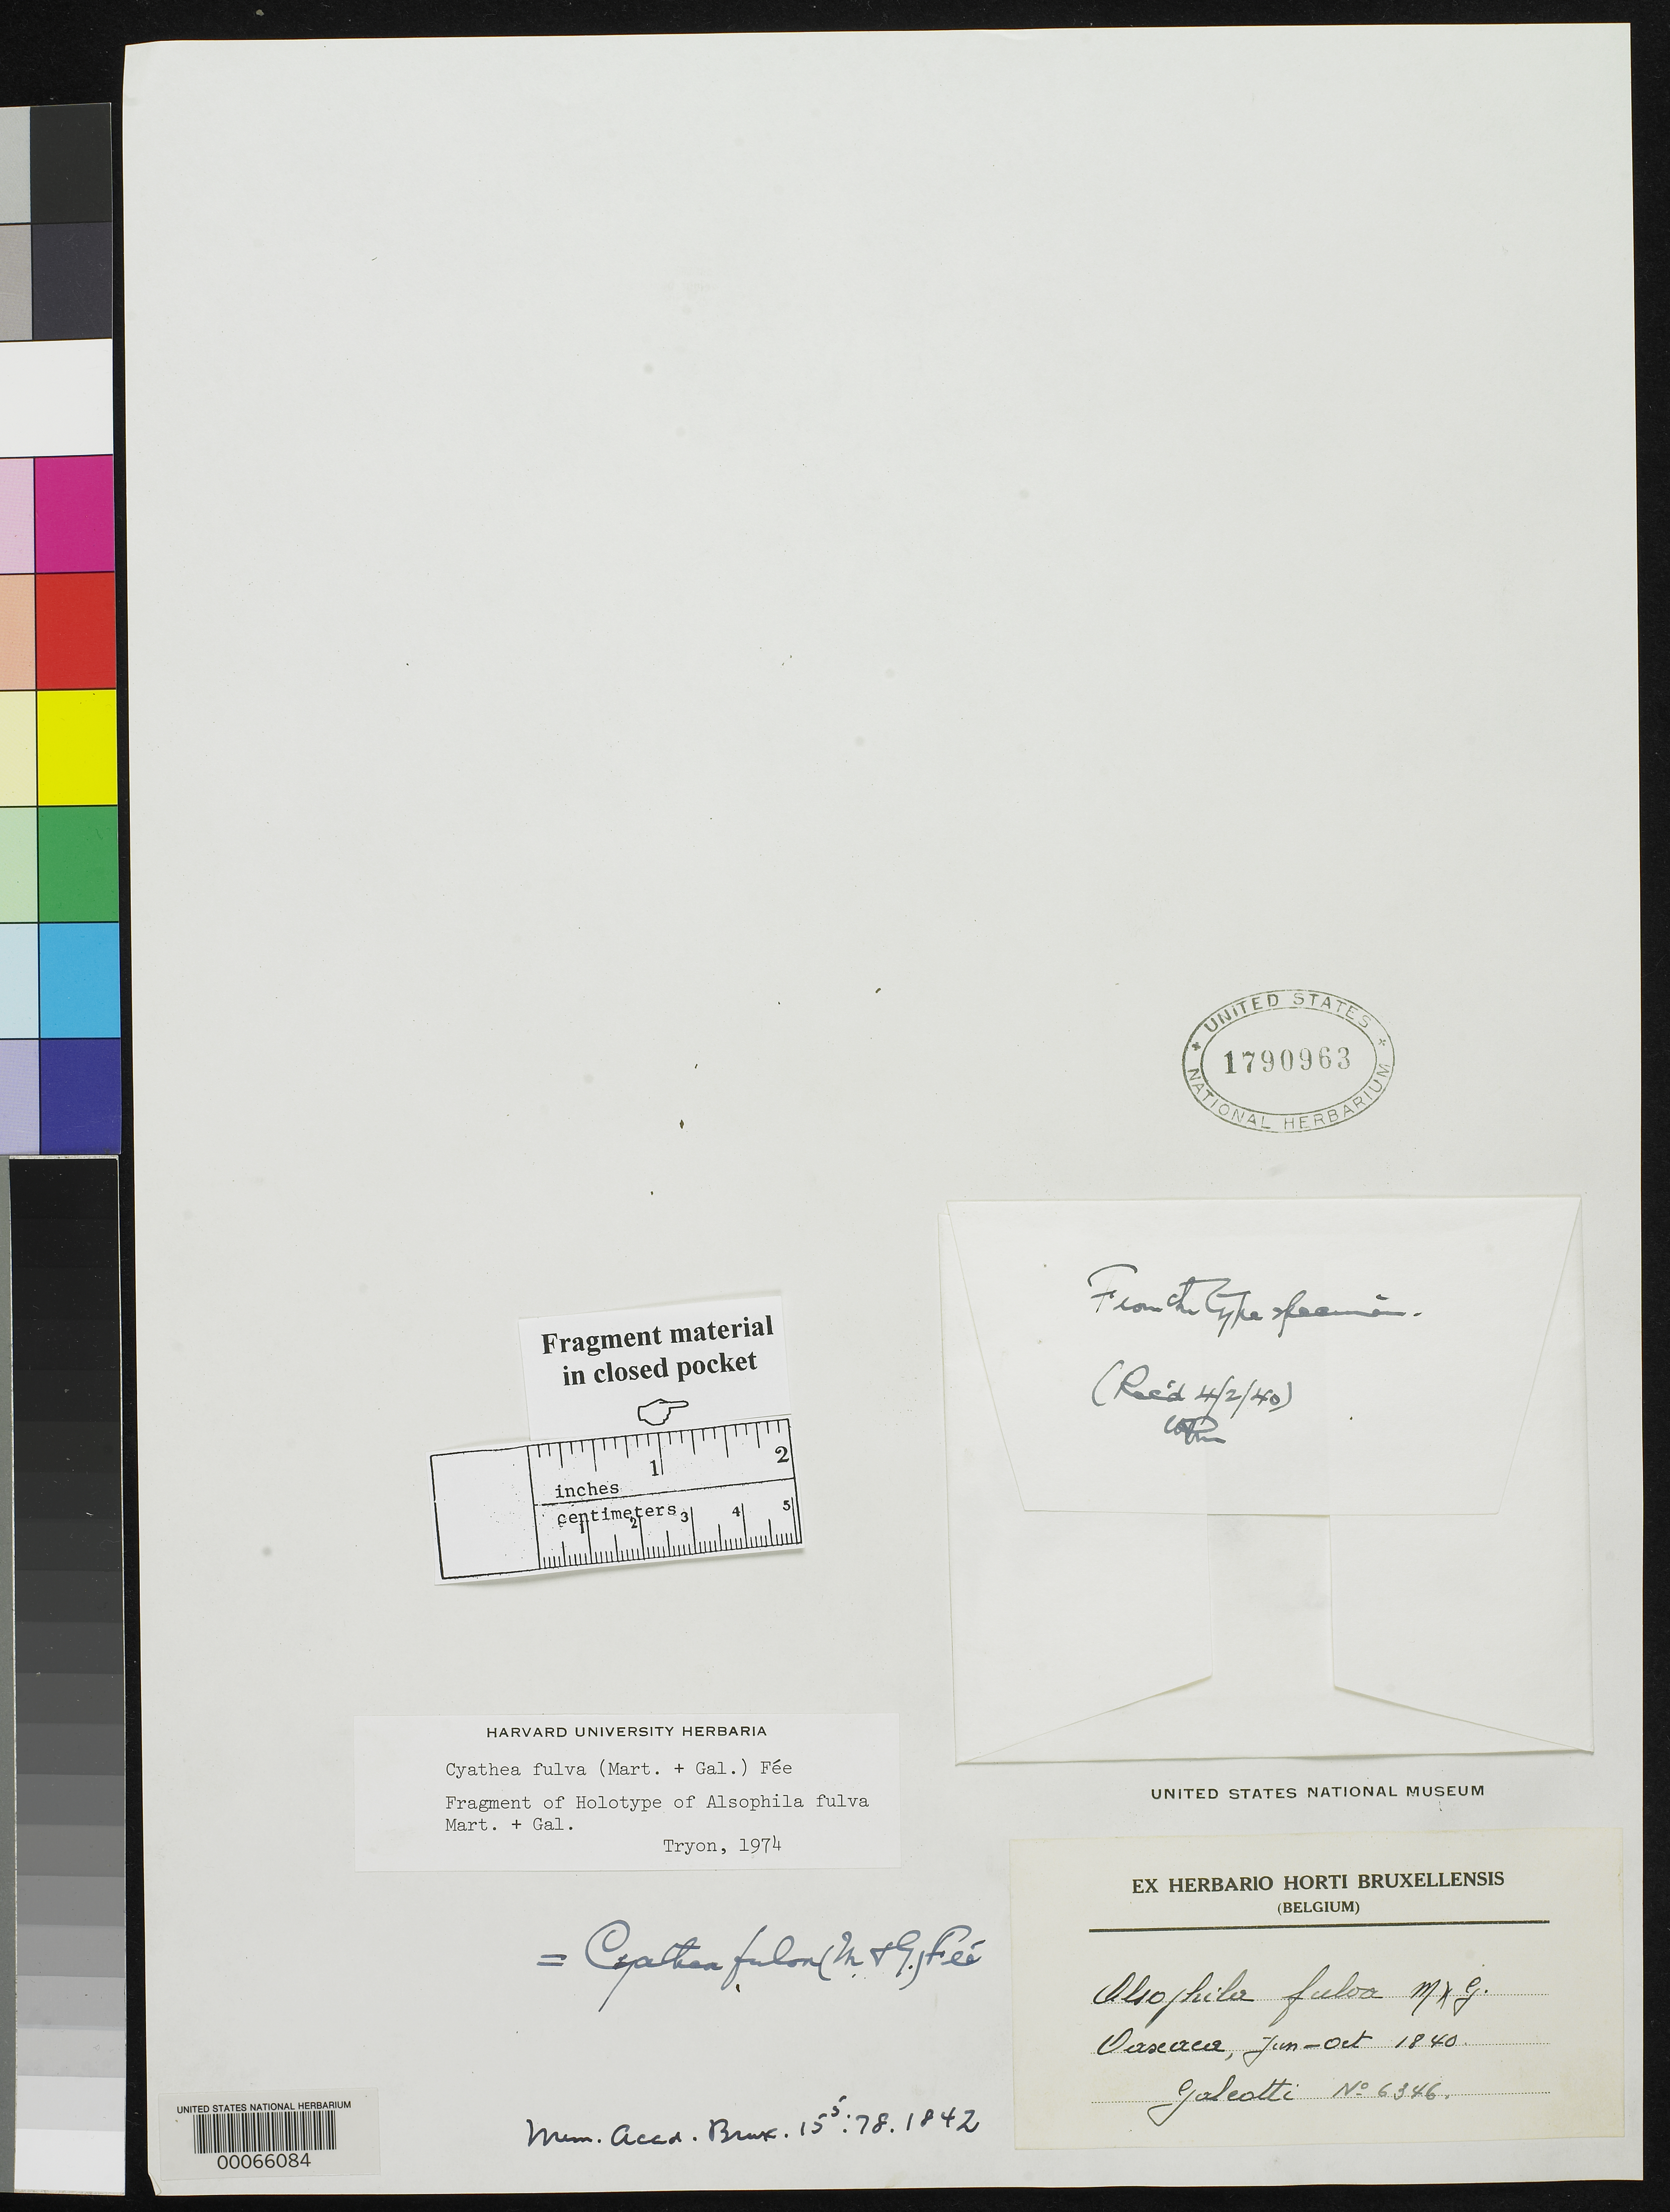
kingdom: Plantae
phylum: Tracheophyta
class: Polypodiopsida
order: Cyatheales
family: Cyatheaceae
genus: Alsophila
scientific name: Alsophila fulva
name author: M. Martens & Galeotti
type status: Type Fragment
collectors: H. G. Galeotti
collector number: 6346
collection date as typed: Jun 1840 to -- Oct 1840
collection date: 1840-06/1840-10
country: Mexico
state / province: Oaxaca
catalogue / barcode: US 1790963